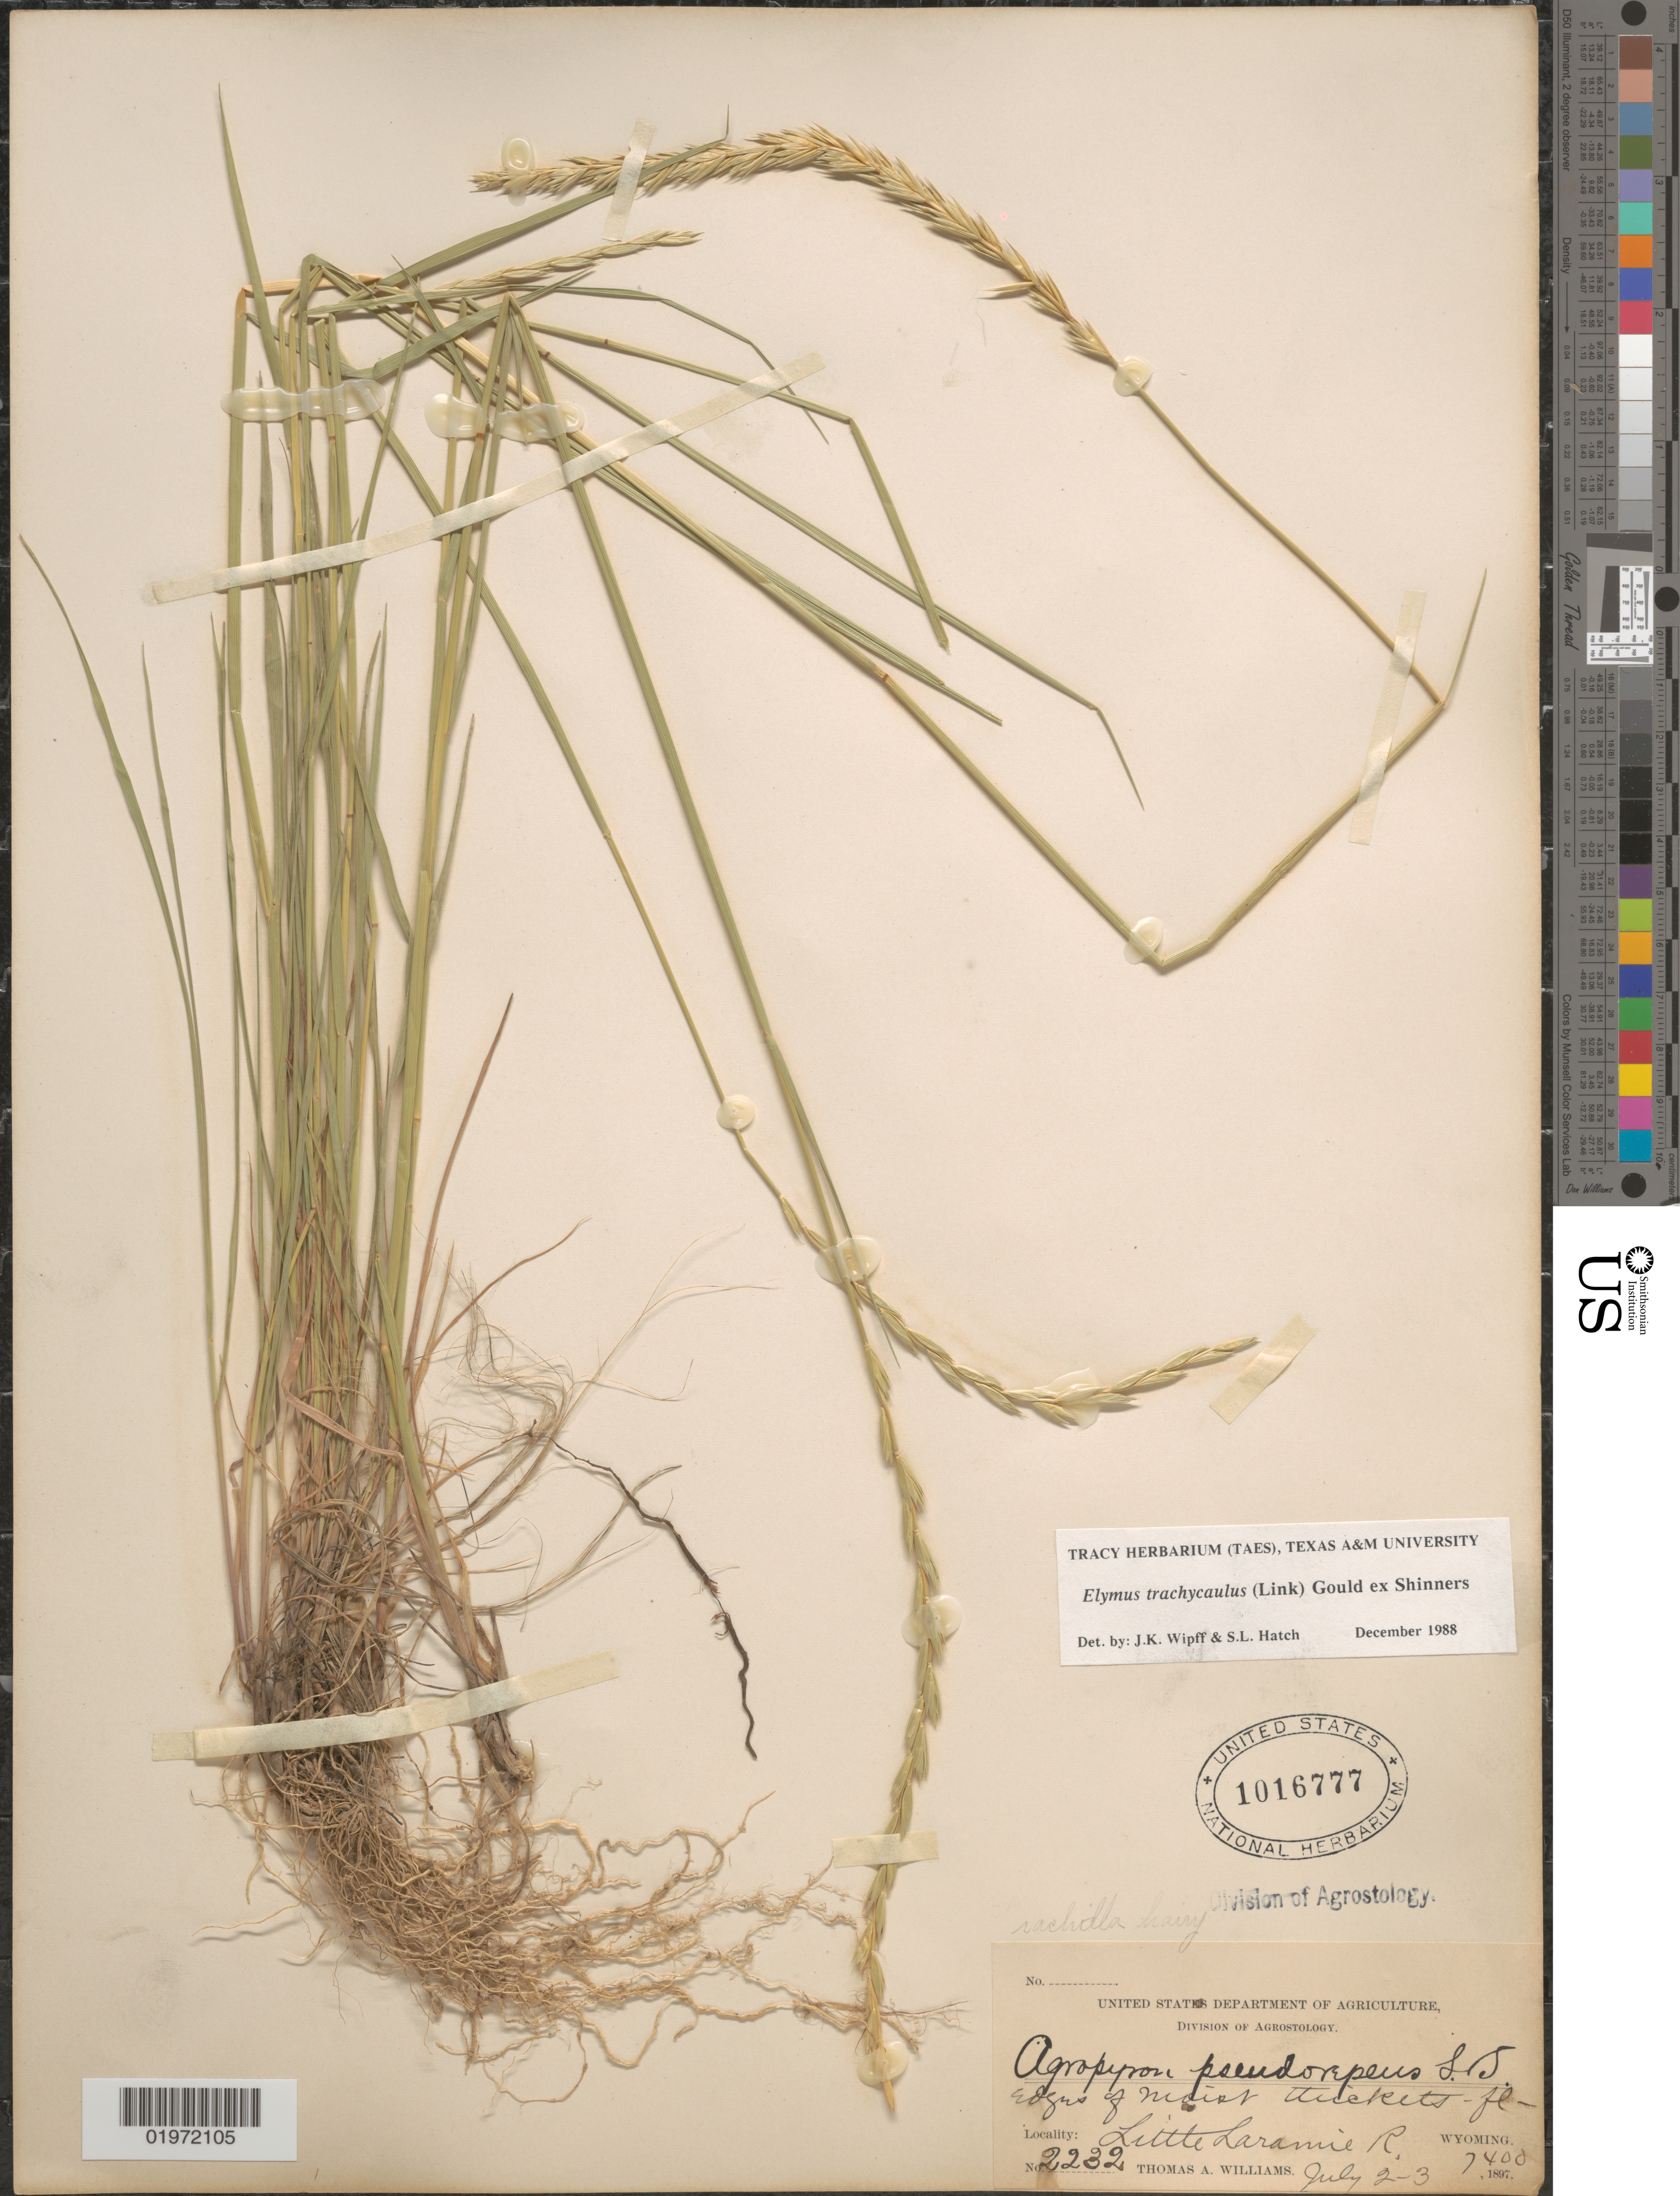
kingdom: Plantae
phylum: Tracheophyta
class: Liliopsida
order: Poales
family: Poaceae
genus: Elymus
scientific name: Elymus trachycaulus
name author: (Link) Gould ex Shinners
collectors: T. A. Williams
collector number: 2232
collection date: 1897-07-02/1897-07-03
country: United States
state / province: Wyoming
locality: Little Laramie R.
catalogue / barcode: US 1016777